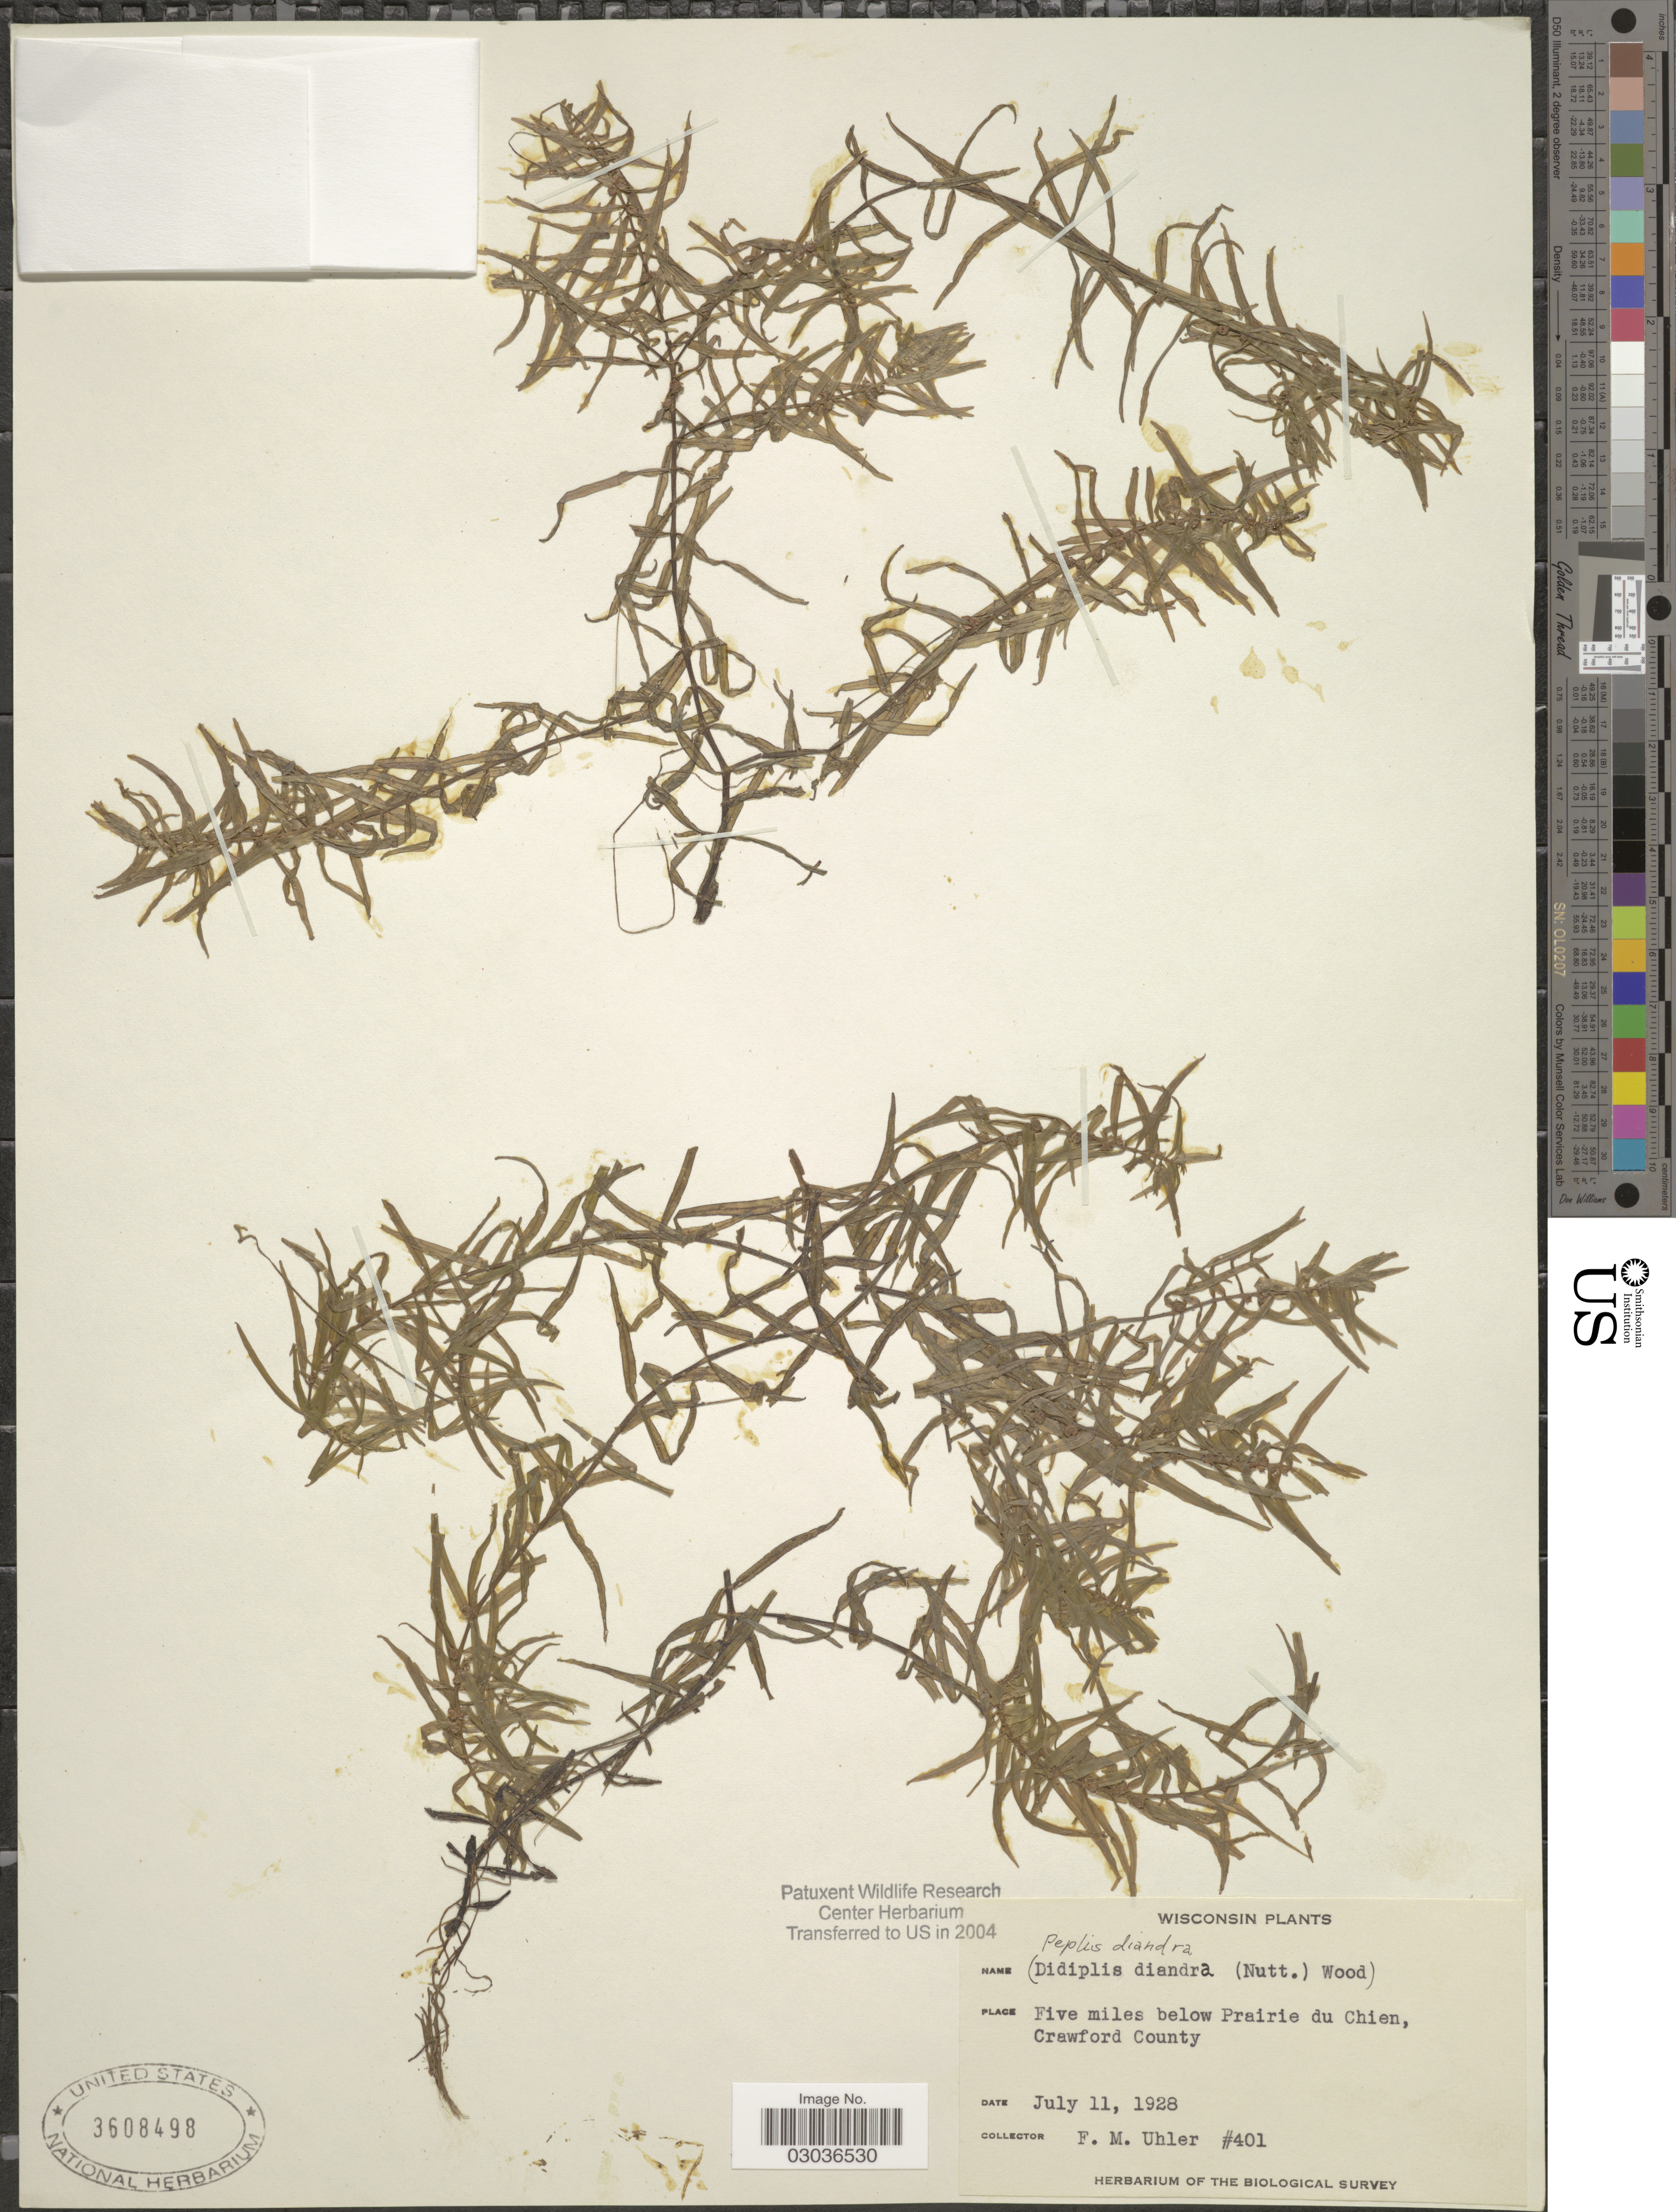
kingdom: Plantae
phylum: Tracheophyta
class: Magnoliopsida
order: Myrtales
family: Lythraceae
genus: Didiplis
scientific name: Didiplis diandra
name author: (Nutt. ex DC.) Alph. Wood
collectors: F. M. Uhler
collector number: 401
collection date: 1928-07-11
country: United States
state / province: Wisconsin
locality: Five miles below Prairie du Chien, Crawford County.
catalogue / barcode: US 3608498